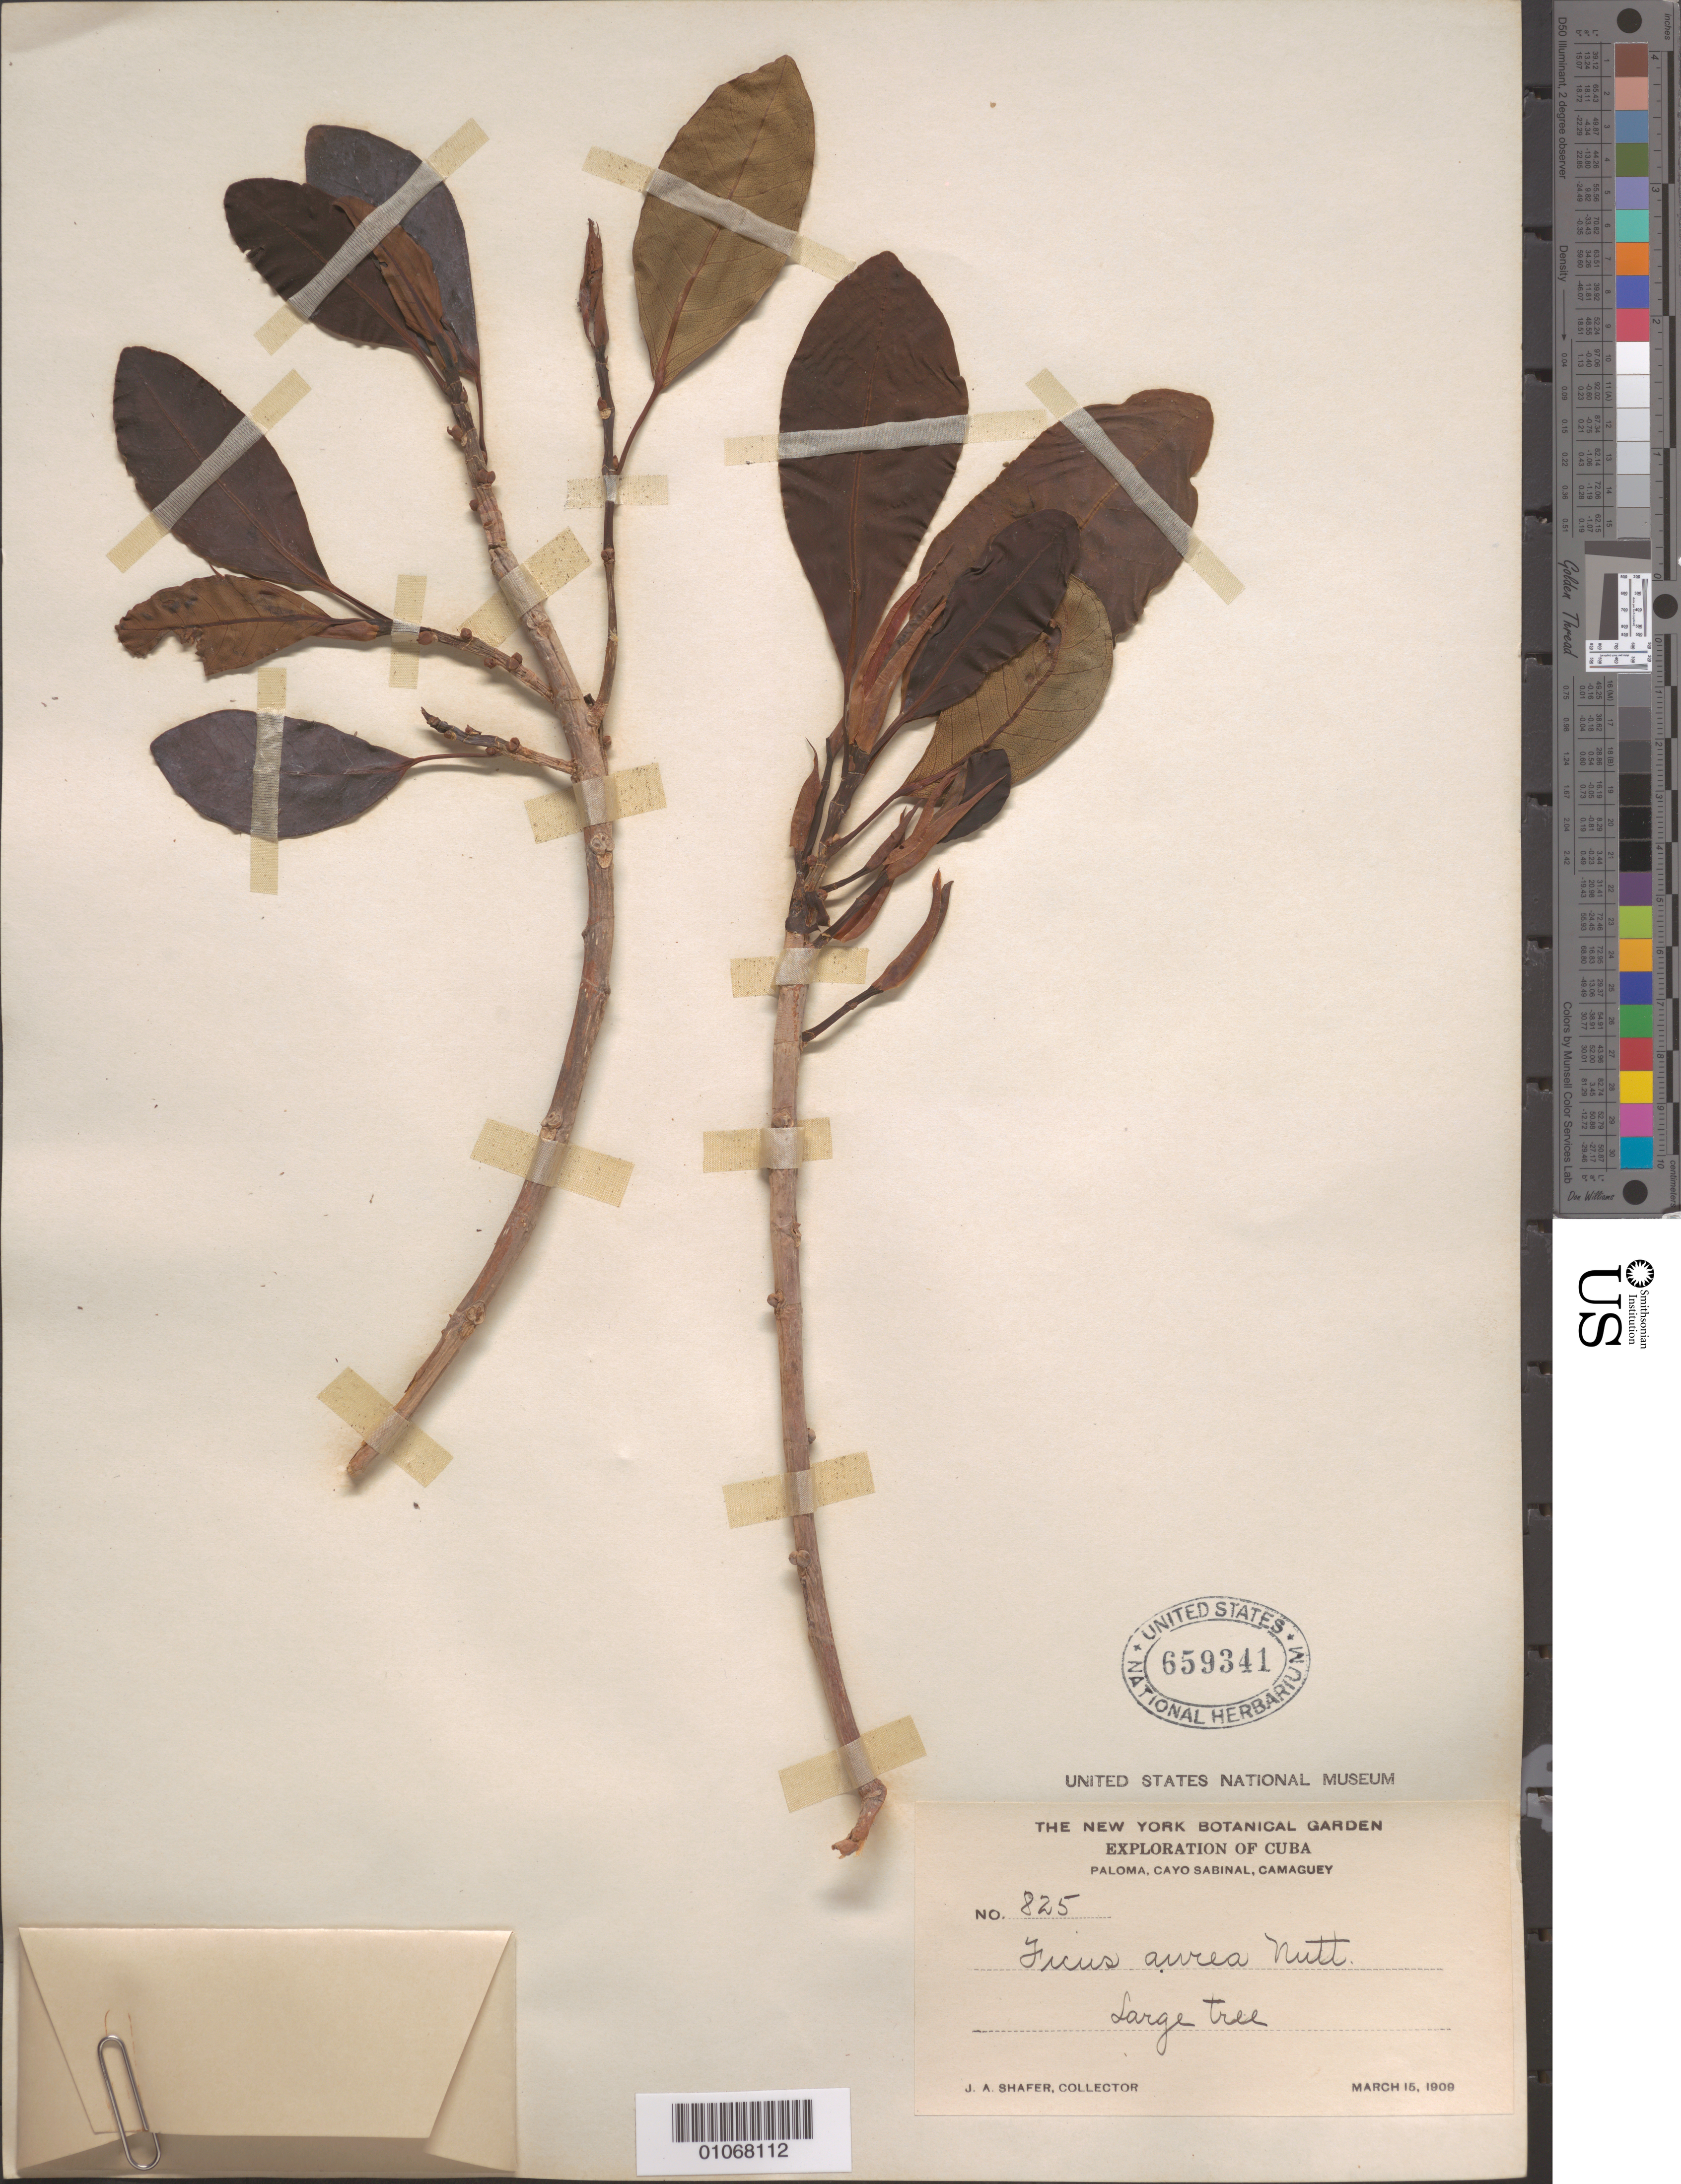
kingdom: Plantae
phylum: Tracheophyta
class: Magnoliopsida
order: Rosales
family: Moraceae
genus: Ficus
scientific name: Ficus aurea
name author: Nutt.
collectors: J. A. Shafer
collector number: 825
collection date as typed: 19 Mar 1909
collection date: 1909-03-19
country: Cuba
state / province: Camagüey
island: Cuba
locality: Camagüey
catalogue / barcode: US 659341